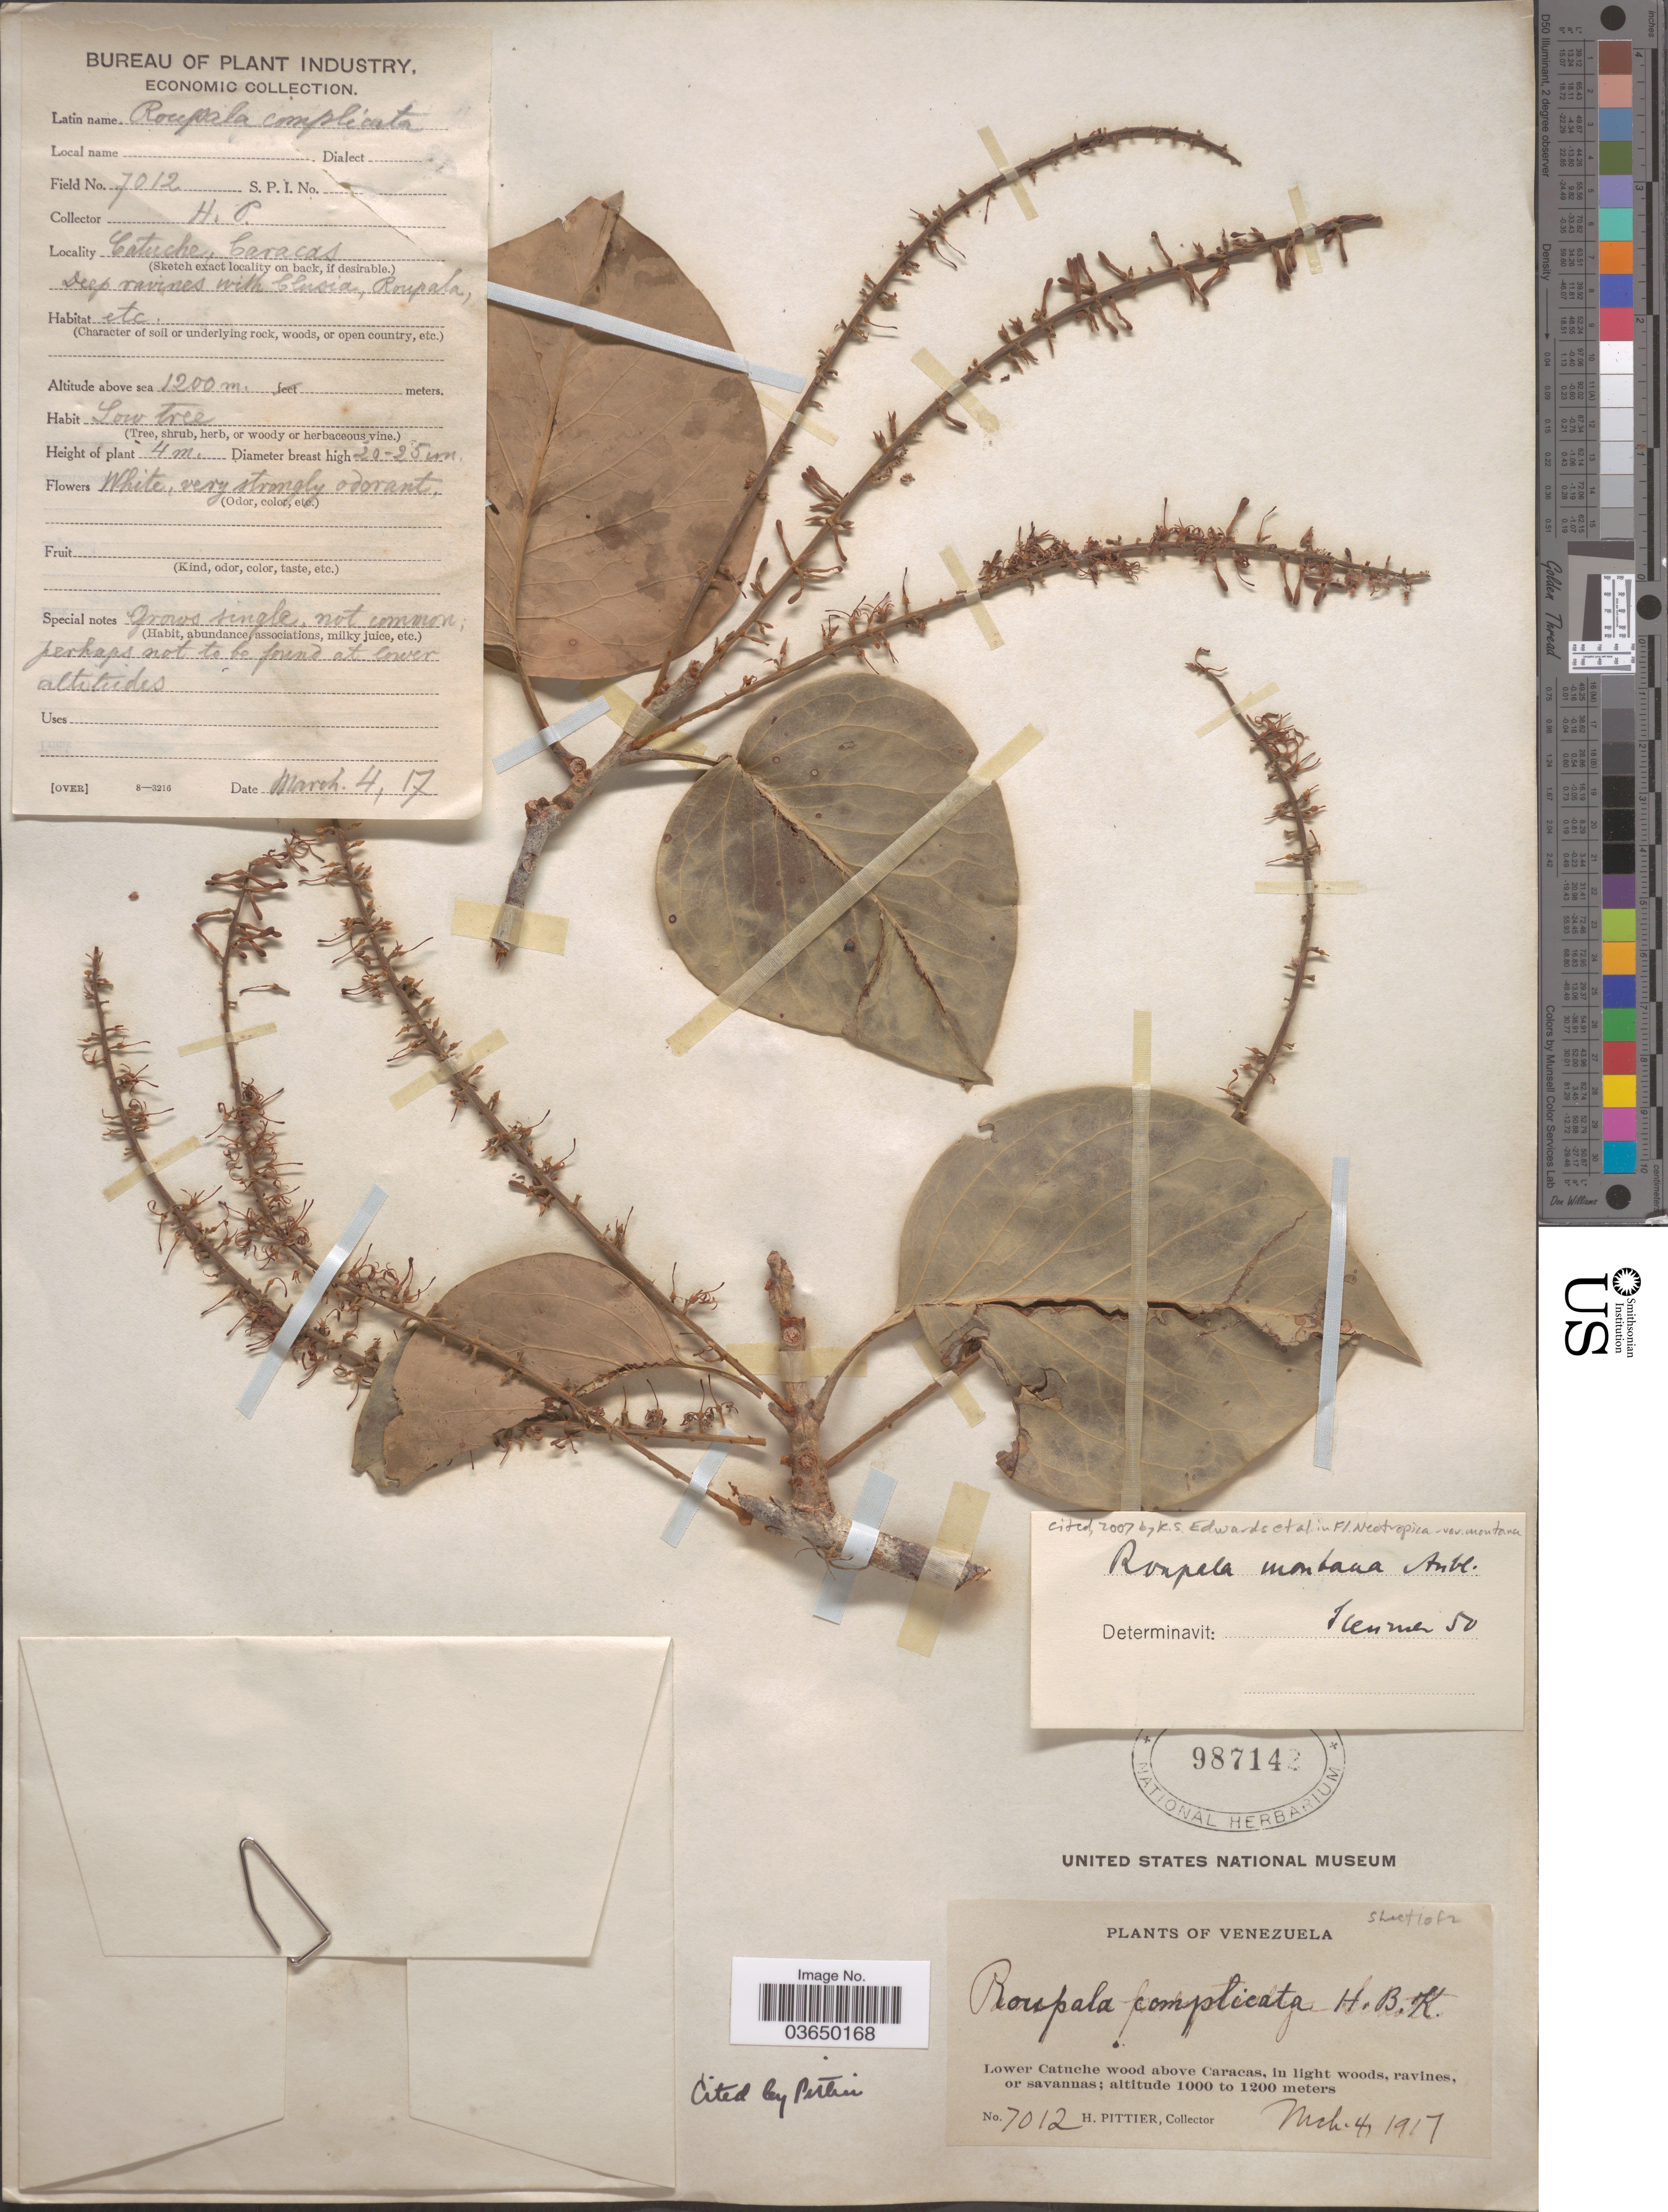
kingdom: Plantae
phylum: Tracheophyta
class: Magnoliopsida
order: Proteales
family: Proteaceae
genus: Roupala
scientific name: Roupala montana var. montana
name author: Aubl.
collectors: H. F. Pittier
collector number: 7012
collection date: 1917-03-04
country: Venezuela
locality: Lower Catuche wood above Caracas, in light woods, ravines or savannas.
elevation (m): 1200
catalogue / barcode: US 987142